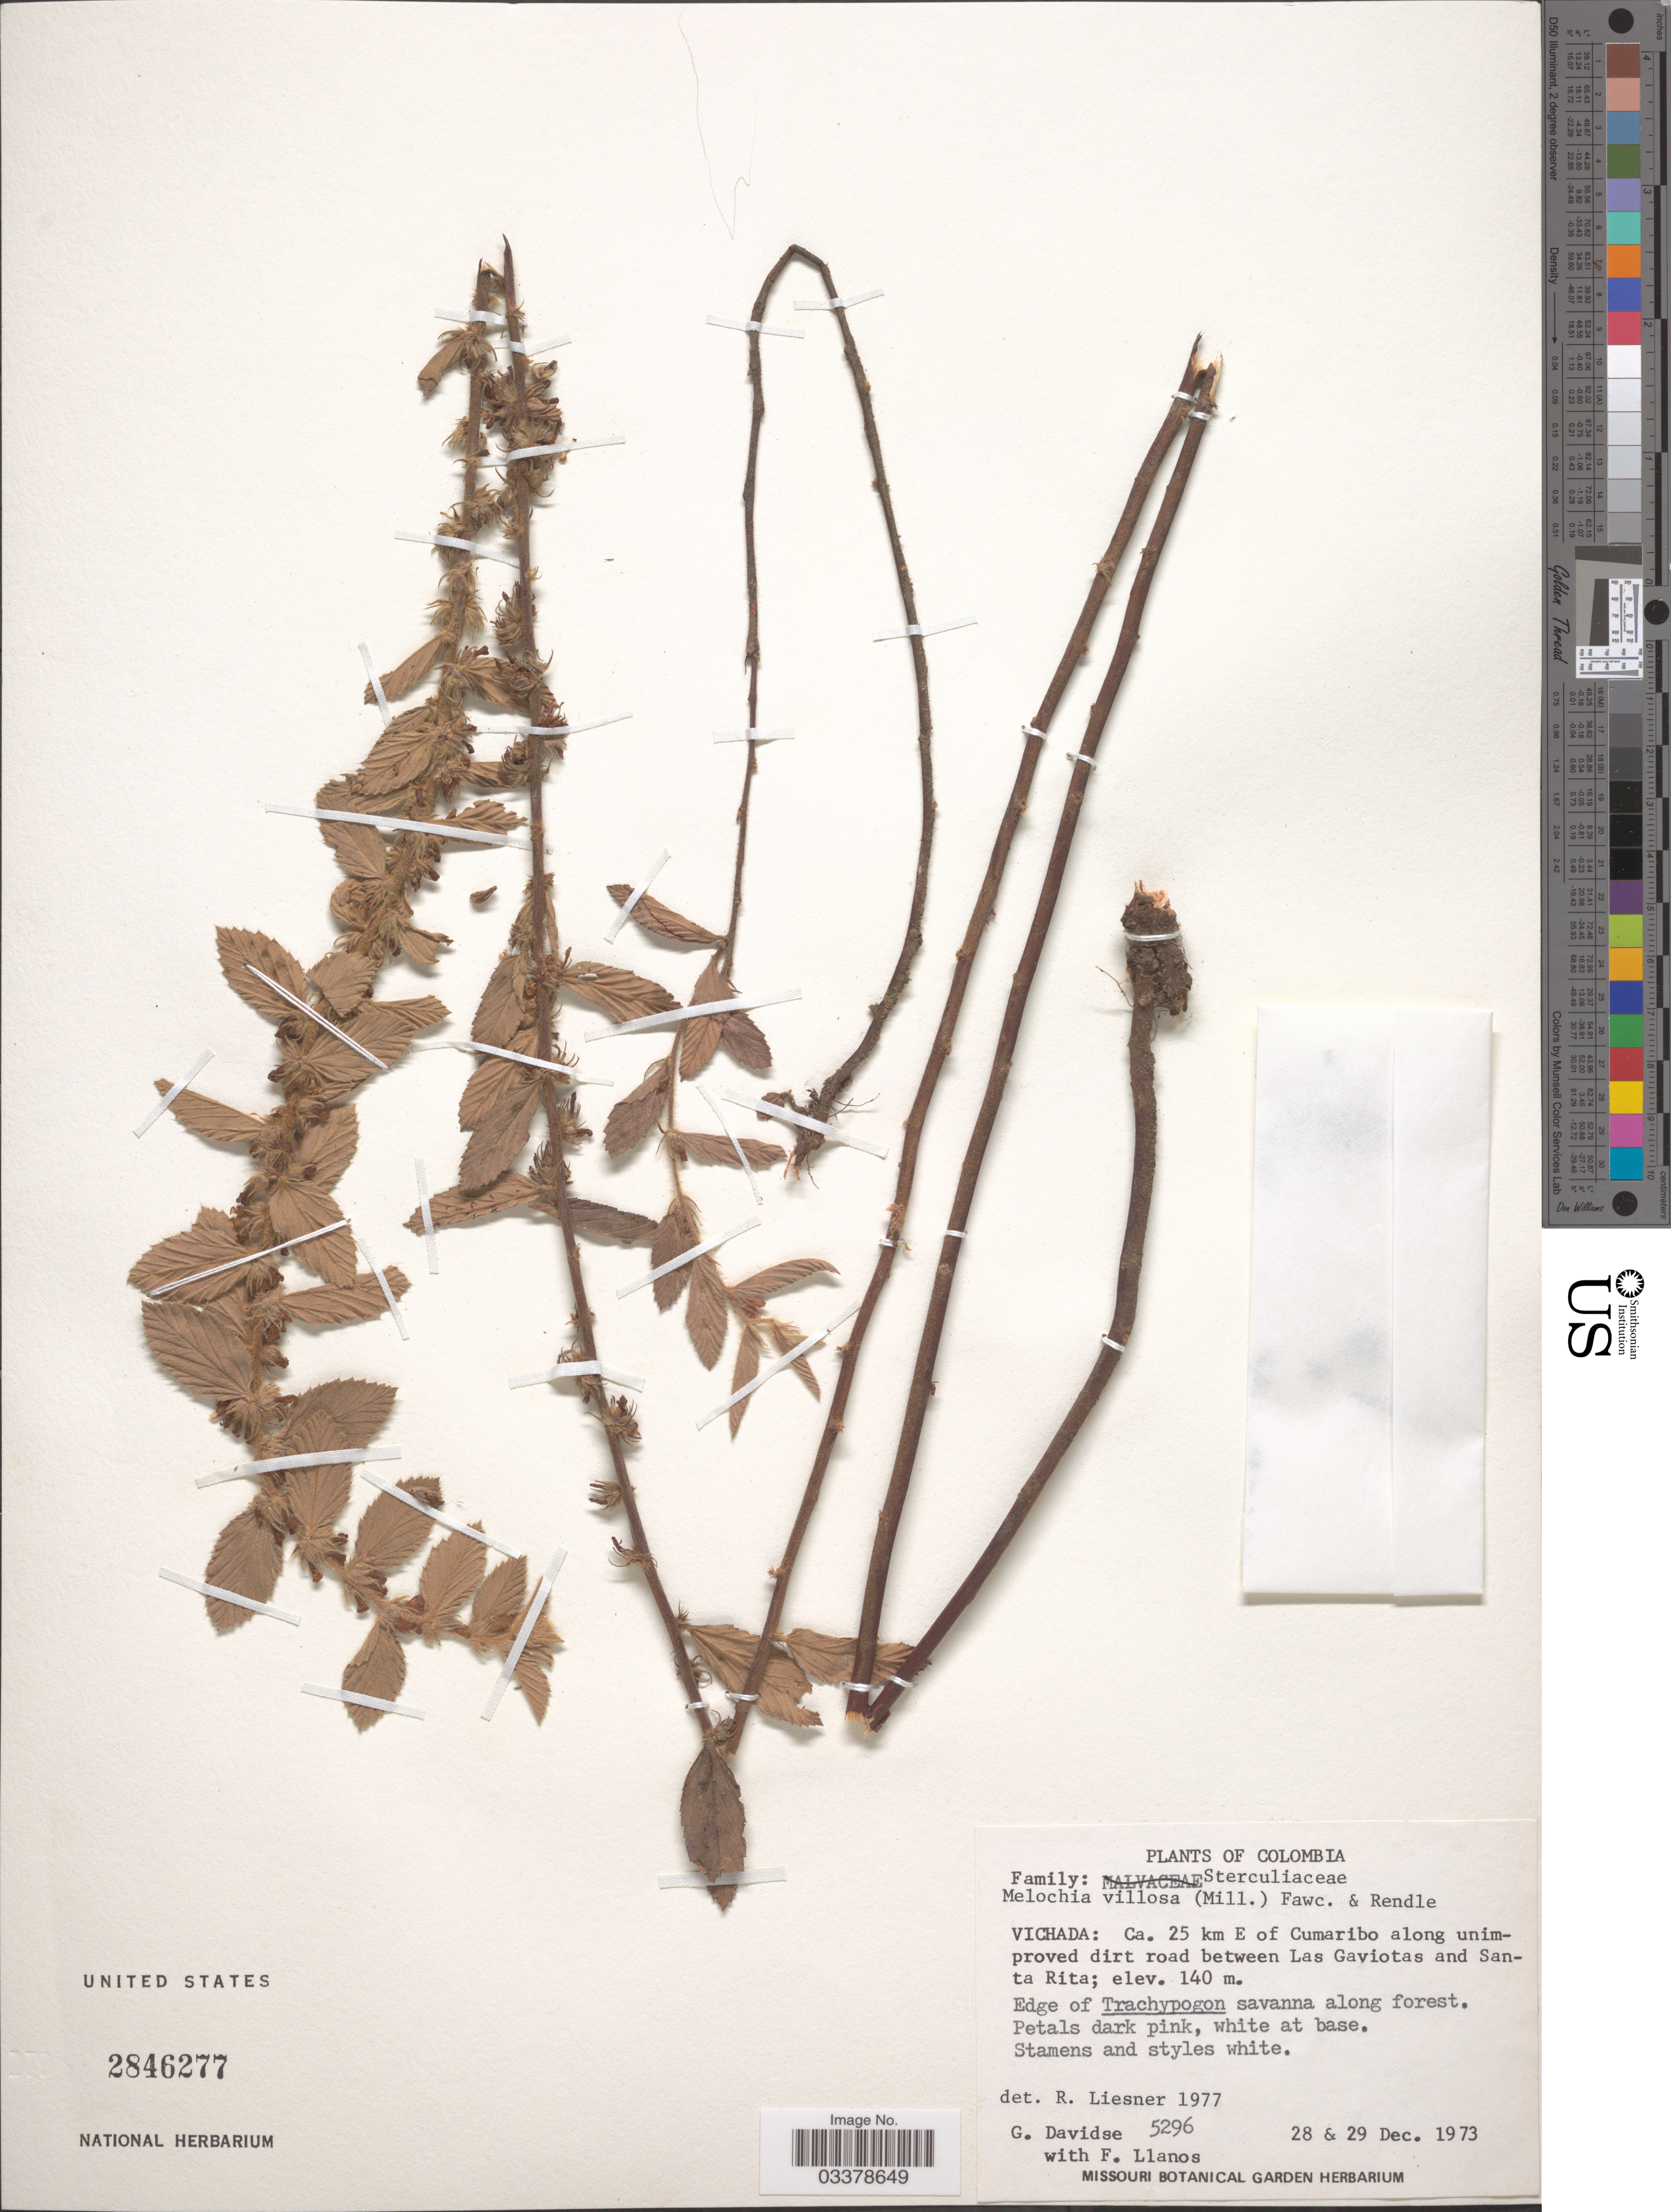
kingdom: Plantae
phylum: Tracheophyta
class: Magnoliopsida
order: Malvales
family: Malvaceae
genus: Melochia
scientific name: Melochia spicata var. spicata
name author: (L.) Fryxell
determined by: Dorr, L. J., (BOT), Smithsonian Institution - National Museum of Natural History (UNITED STATES)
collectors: G. Davidse & F. Llanos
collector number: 5296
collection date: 1973-12-28/1973-12-29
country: Colombia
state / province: Vichada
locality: Ca. 25 km E of Cumaribo along unimproved dirt road between Las Gaviotas and Santa Rita.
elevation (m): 140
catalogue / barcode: US 2846277